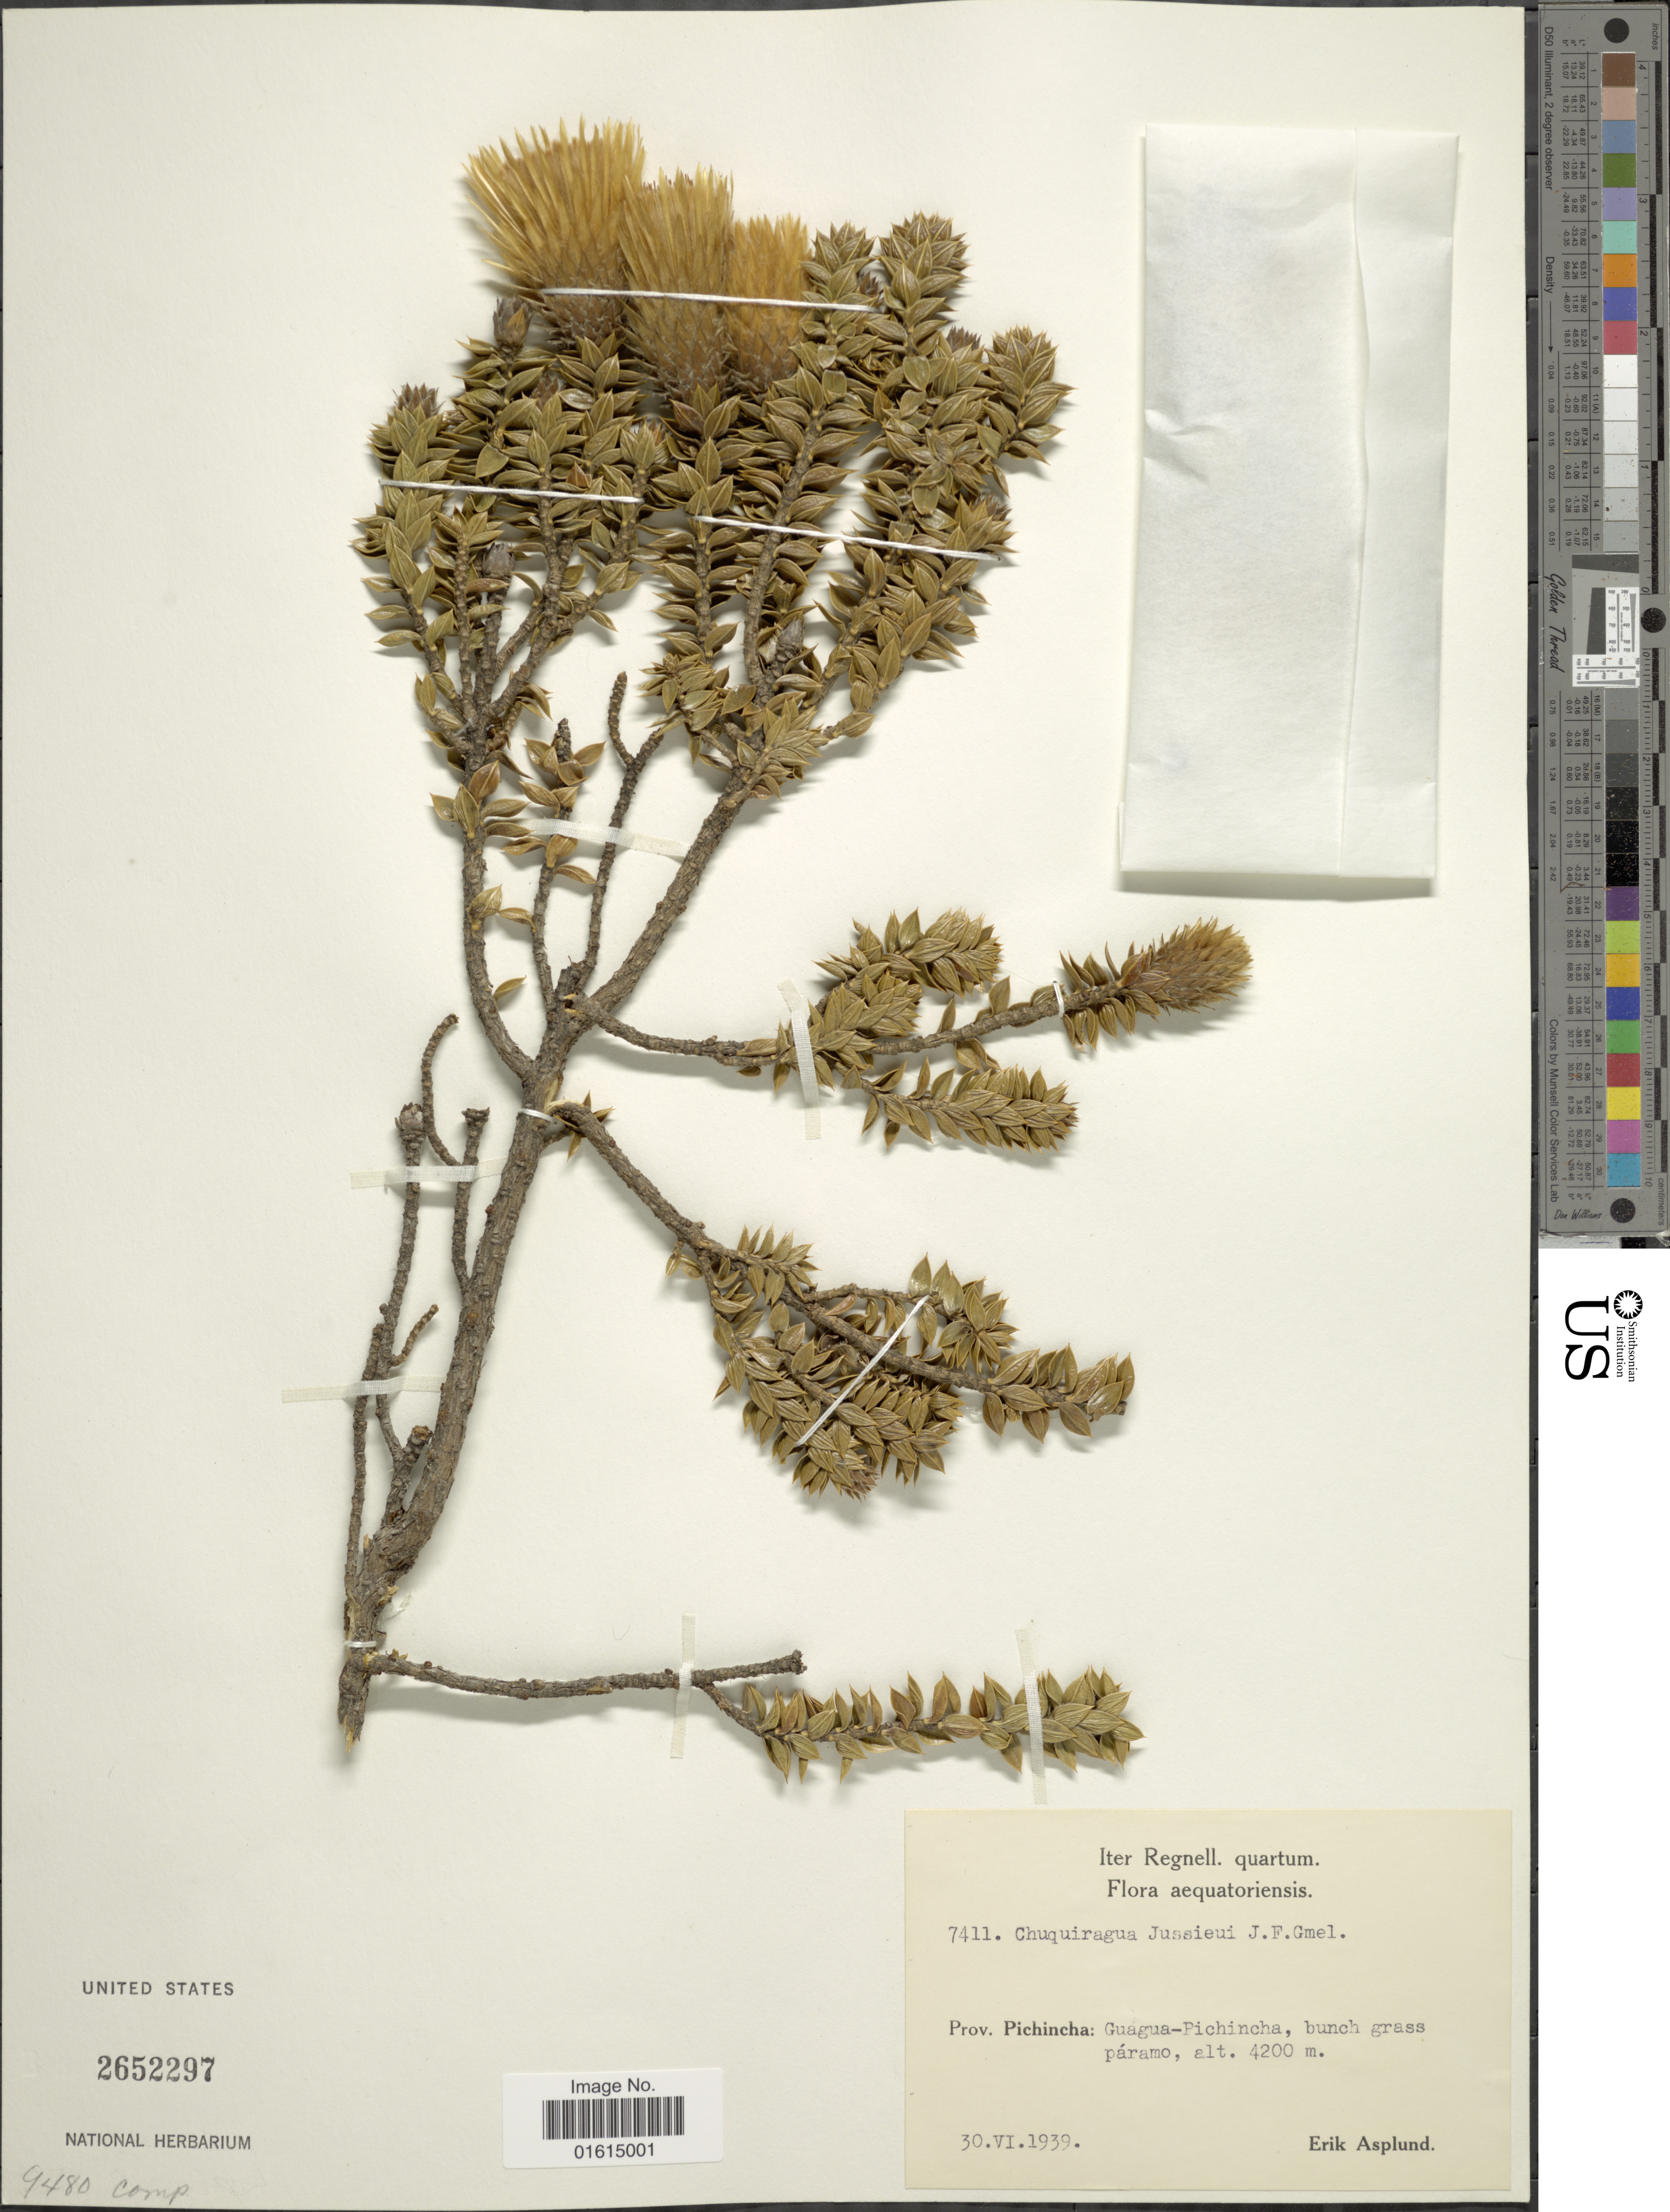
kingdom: Plantae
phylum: Tracheophyta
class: Magnoliopsida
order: Asterales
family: Asteraceae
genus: Chuquiraga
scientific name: Chuquiraga jussieui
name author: J.F. Gmel.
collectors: E. Asplund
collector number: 7411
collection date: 1939-06-30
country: Ecuador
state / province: Pichincha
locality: Aequatoriensis, Prov. Pichincha, Guaga-Pichincha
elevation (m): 4200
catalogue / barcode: US 2652297